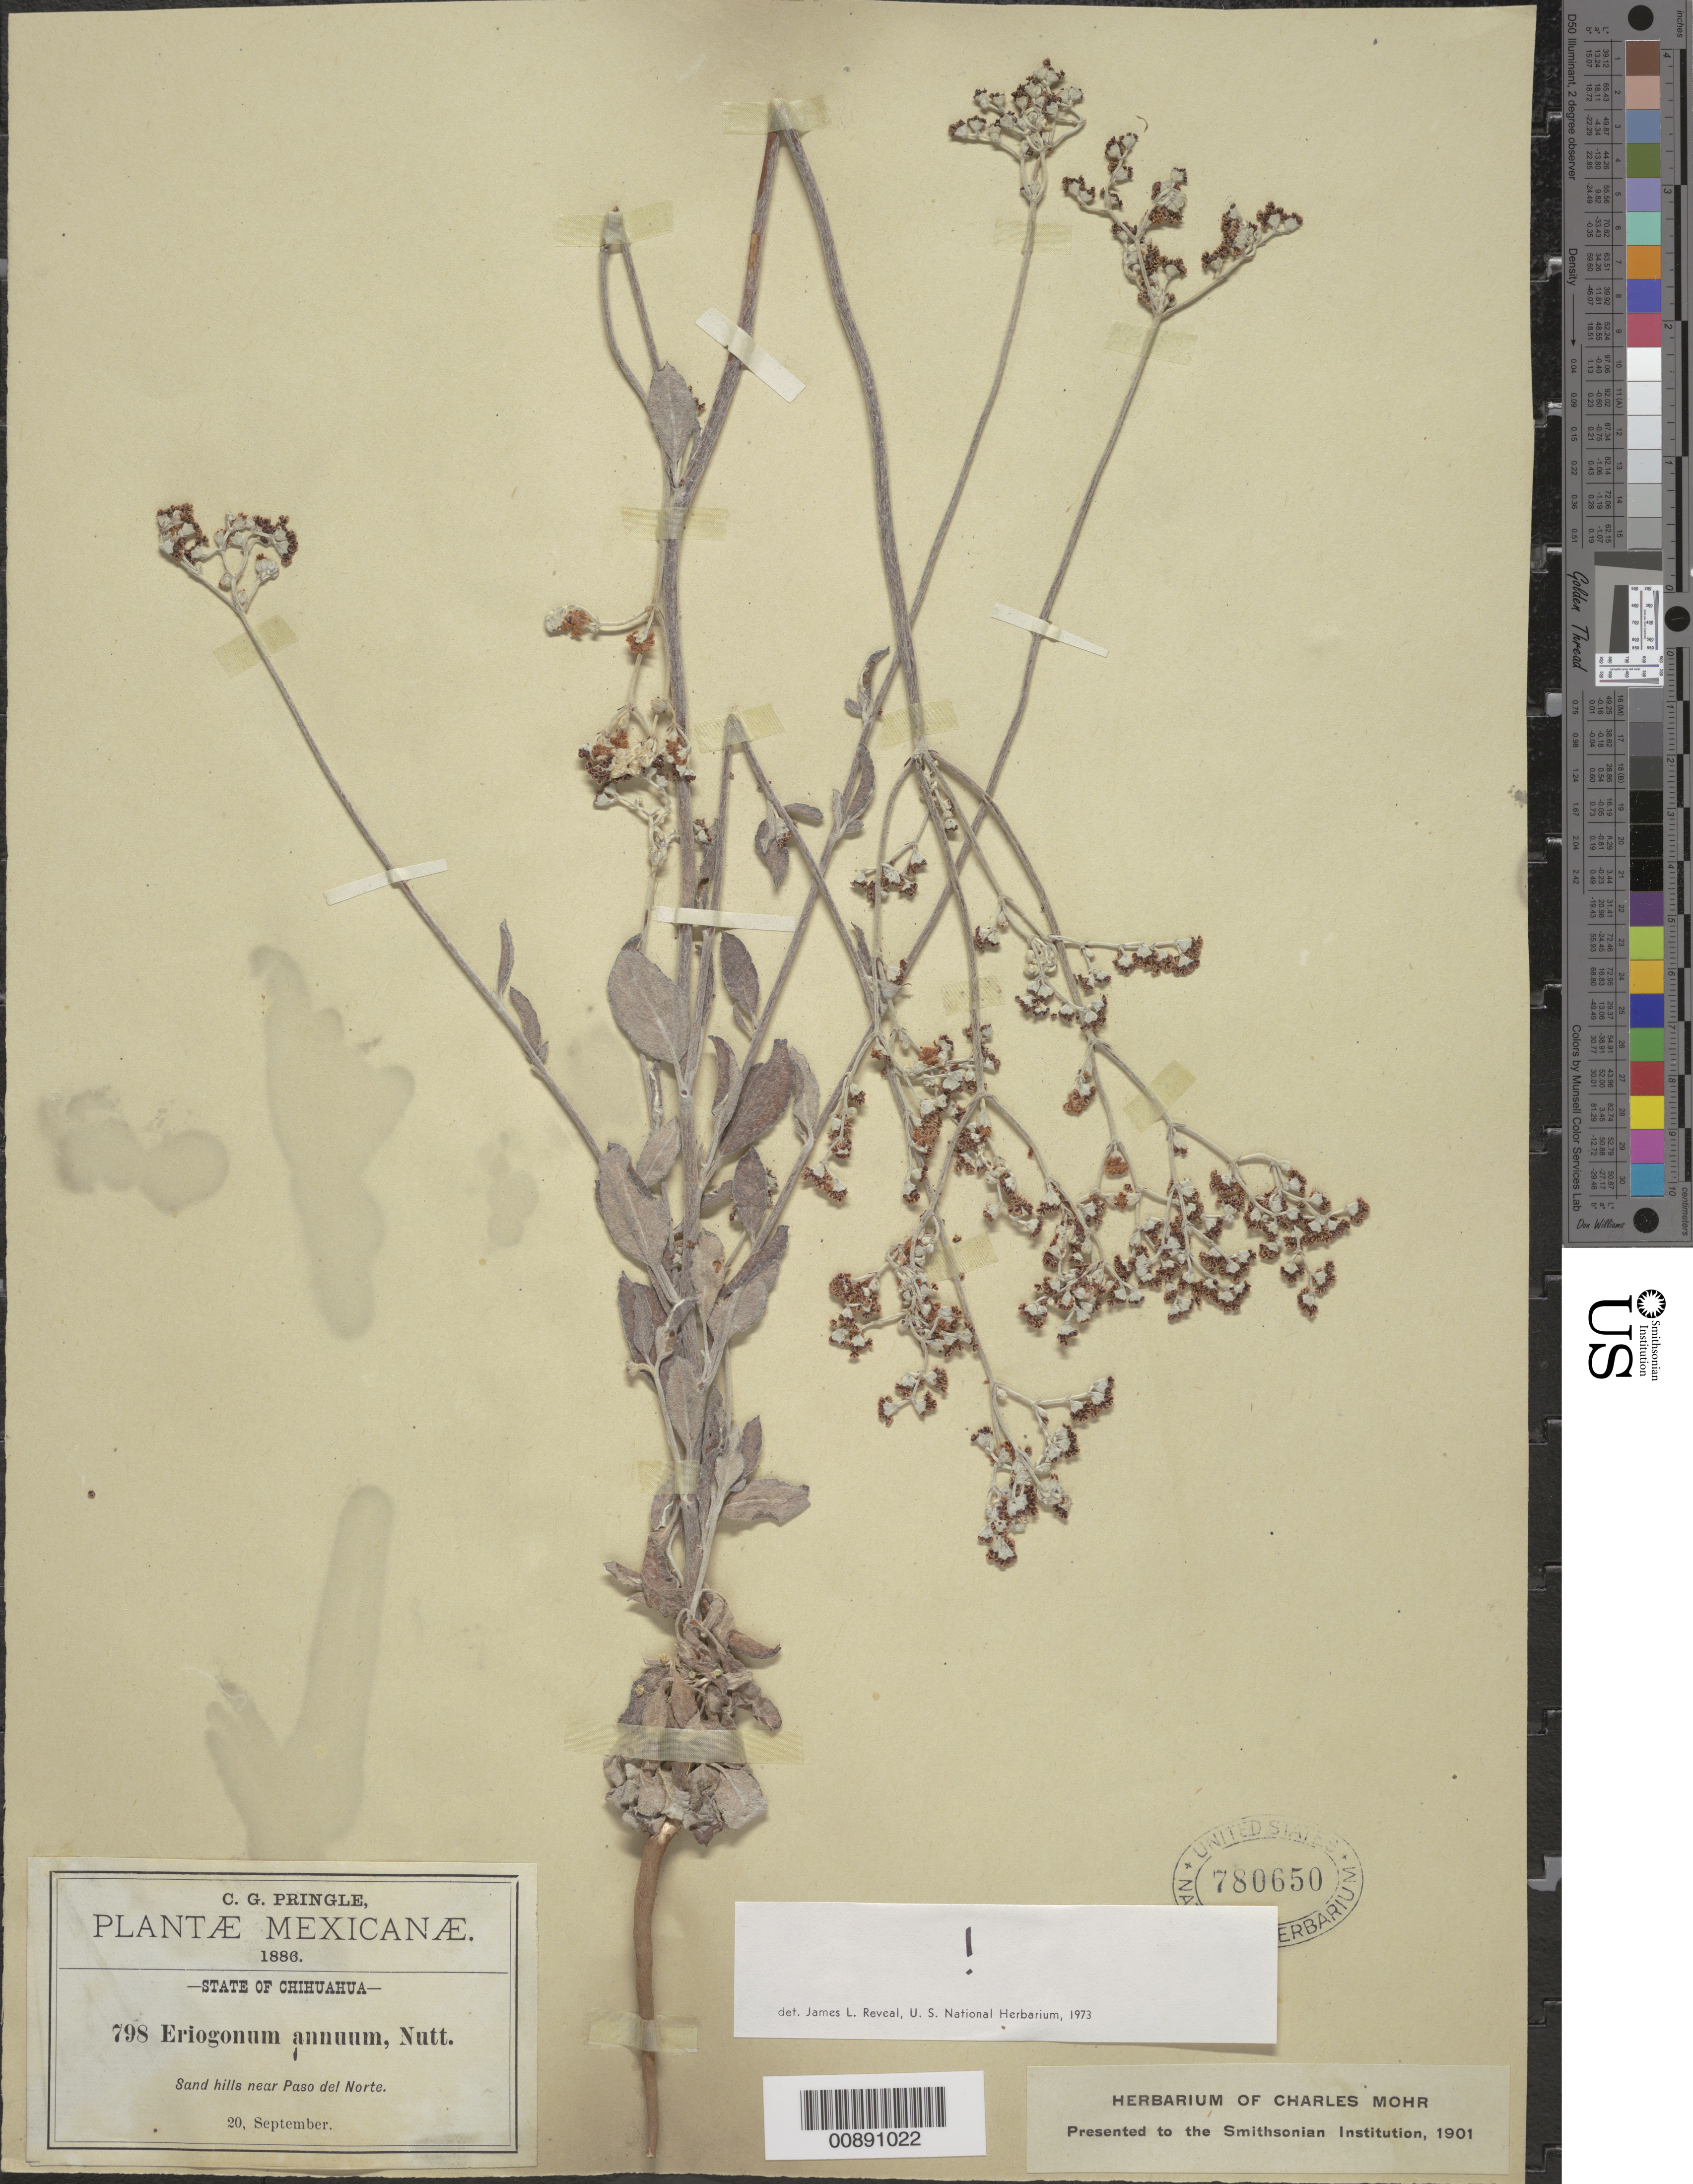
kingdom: Plantae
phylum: Tracheophyta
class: Magnoliopsida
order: Caryophyllales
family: Polygonaceae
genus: Eriogonum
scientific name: Eriogonum annuum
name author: Nutt.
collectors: C. G. Pringle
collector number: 798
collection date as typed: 20 Sep 1886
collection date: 1886-09-20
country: Mexico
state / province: Chihuahua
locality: Near Paso del norte, Chihuahua.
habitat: Sand Hills.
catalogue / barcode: US 780650